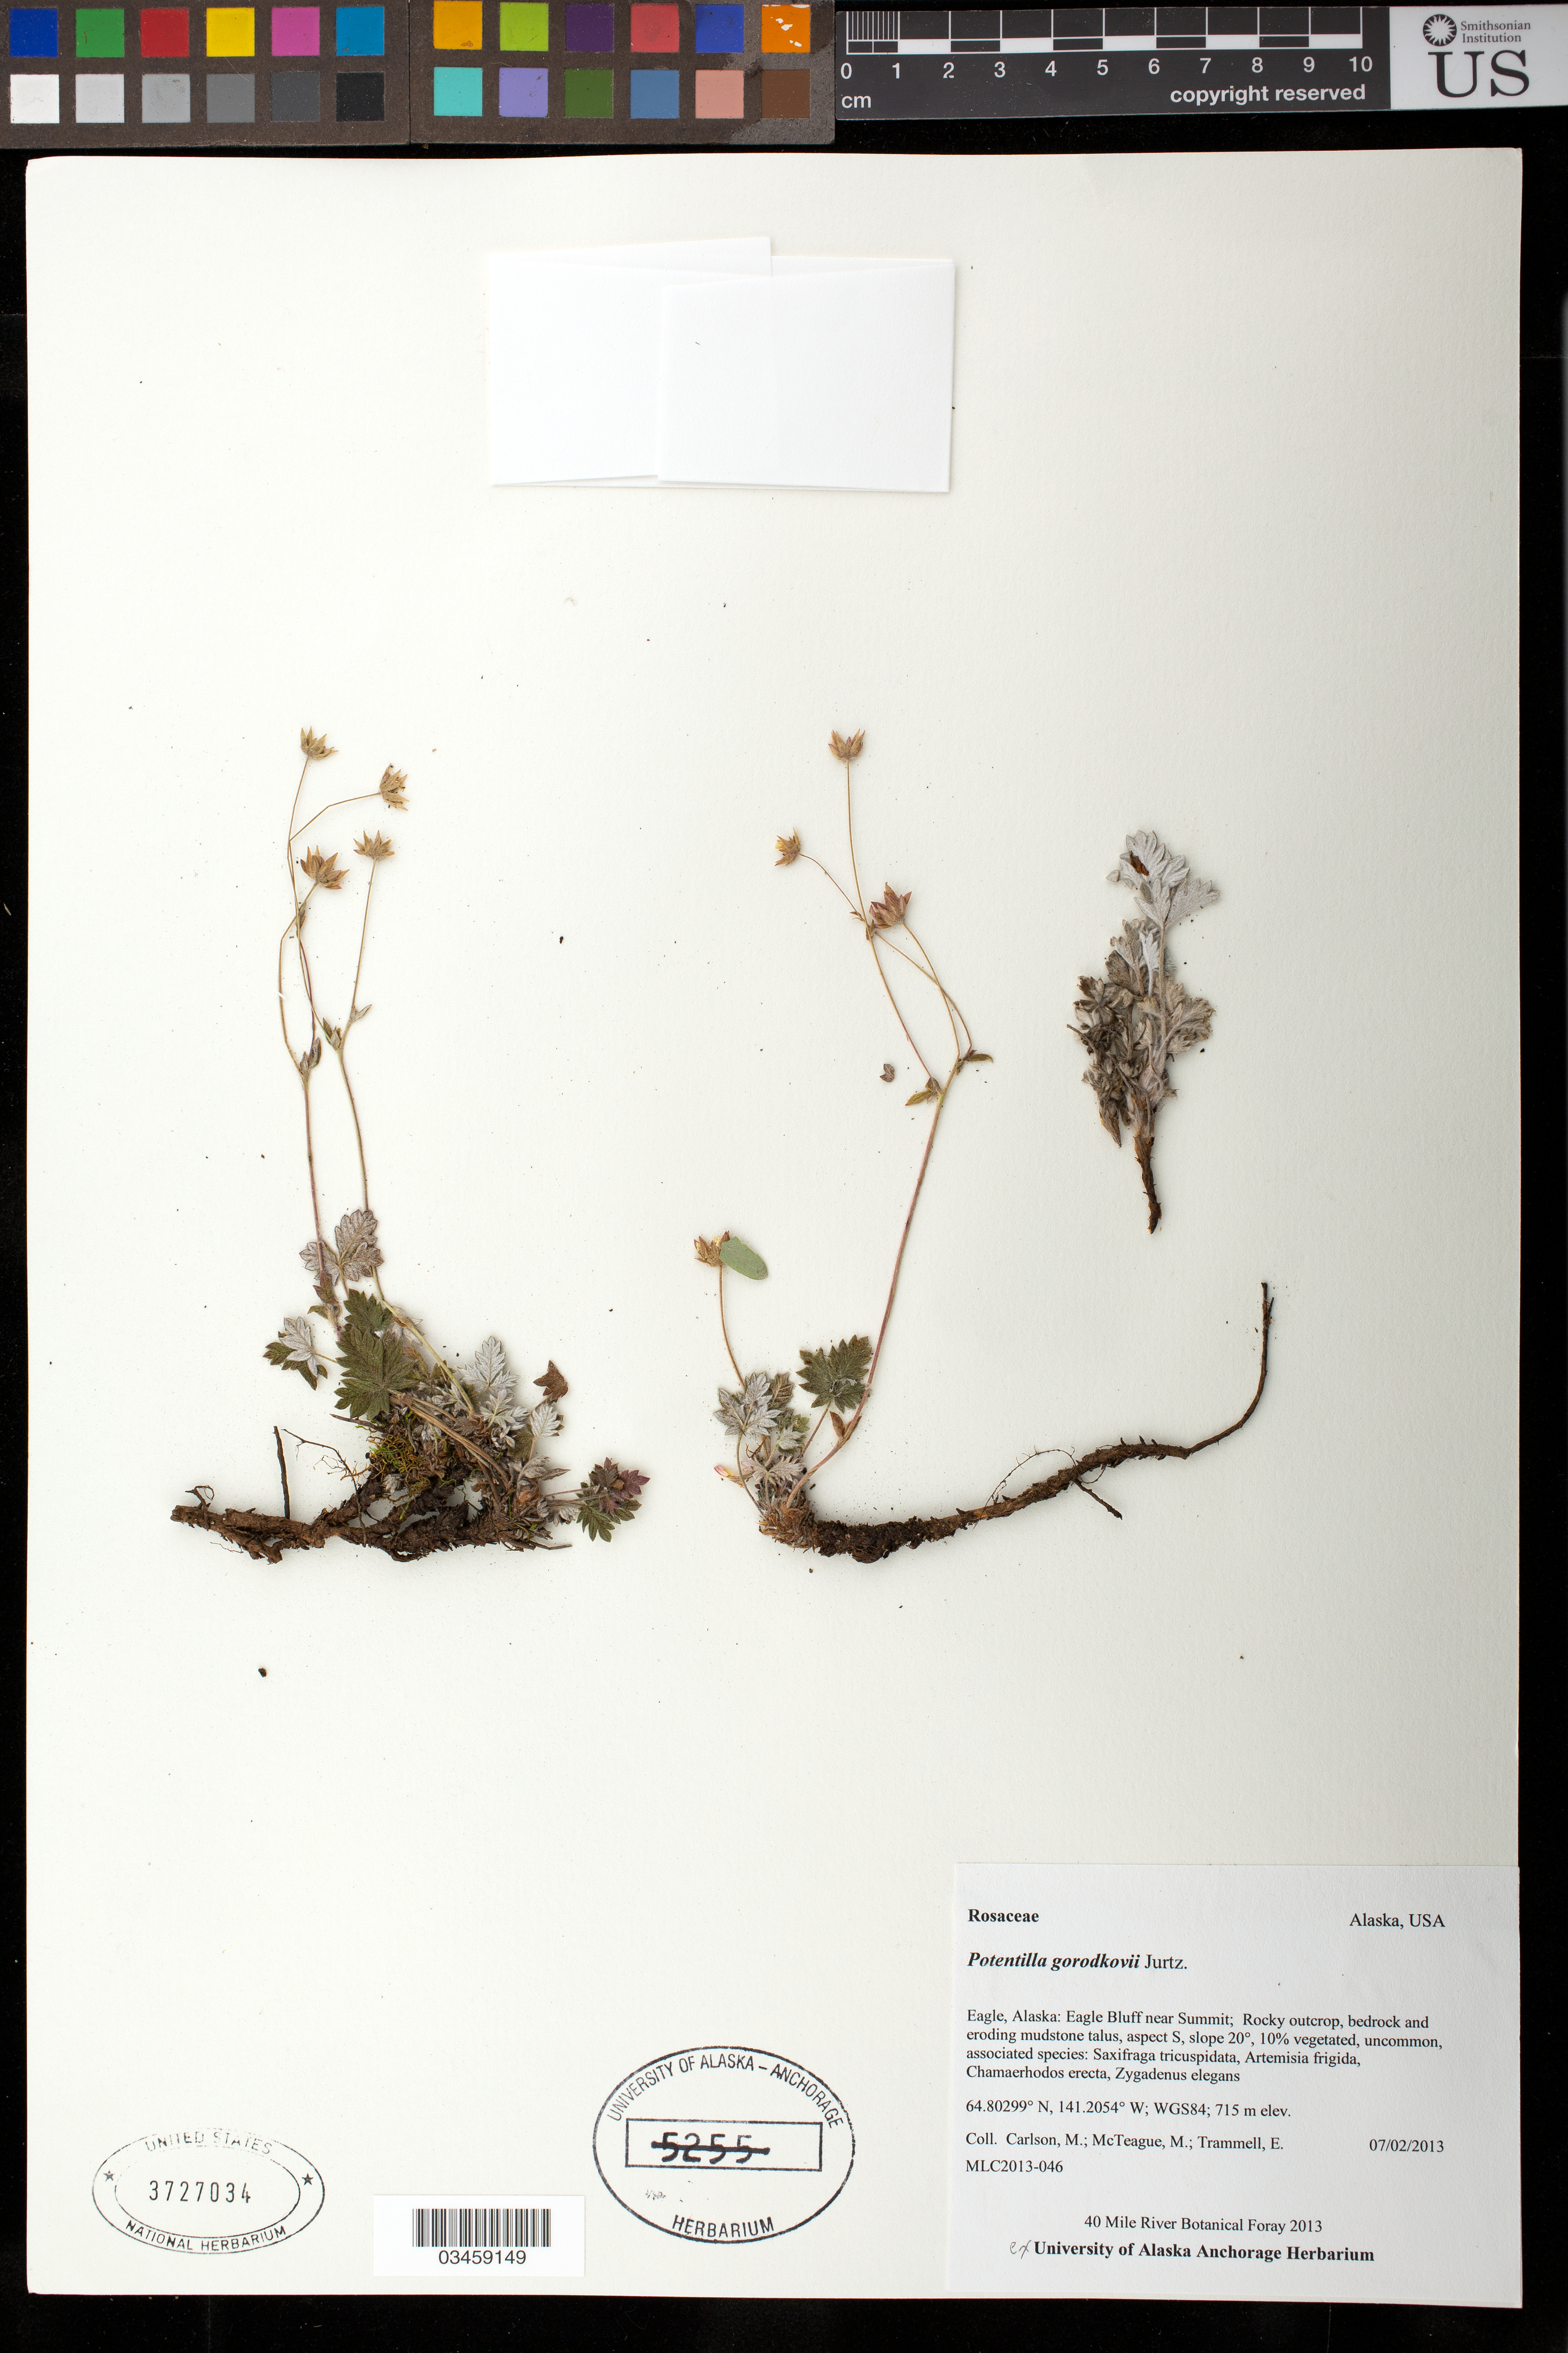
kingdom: Plantae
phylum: Tracheophyta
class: Magnoliopsida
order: Rosales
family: Rosaceae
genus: Potentilla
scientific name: Potentilla gorodkovii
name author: Jurtzev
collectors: M. Carlson, M. McTeague & E. Trammell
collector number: MLC2013-046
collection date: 2013-07-02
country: United States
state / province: Alaska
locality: Eagle Bluff near Summit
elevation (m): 715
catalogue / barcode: US 3727034